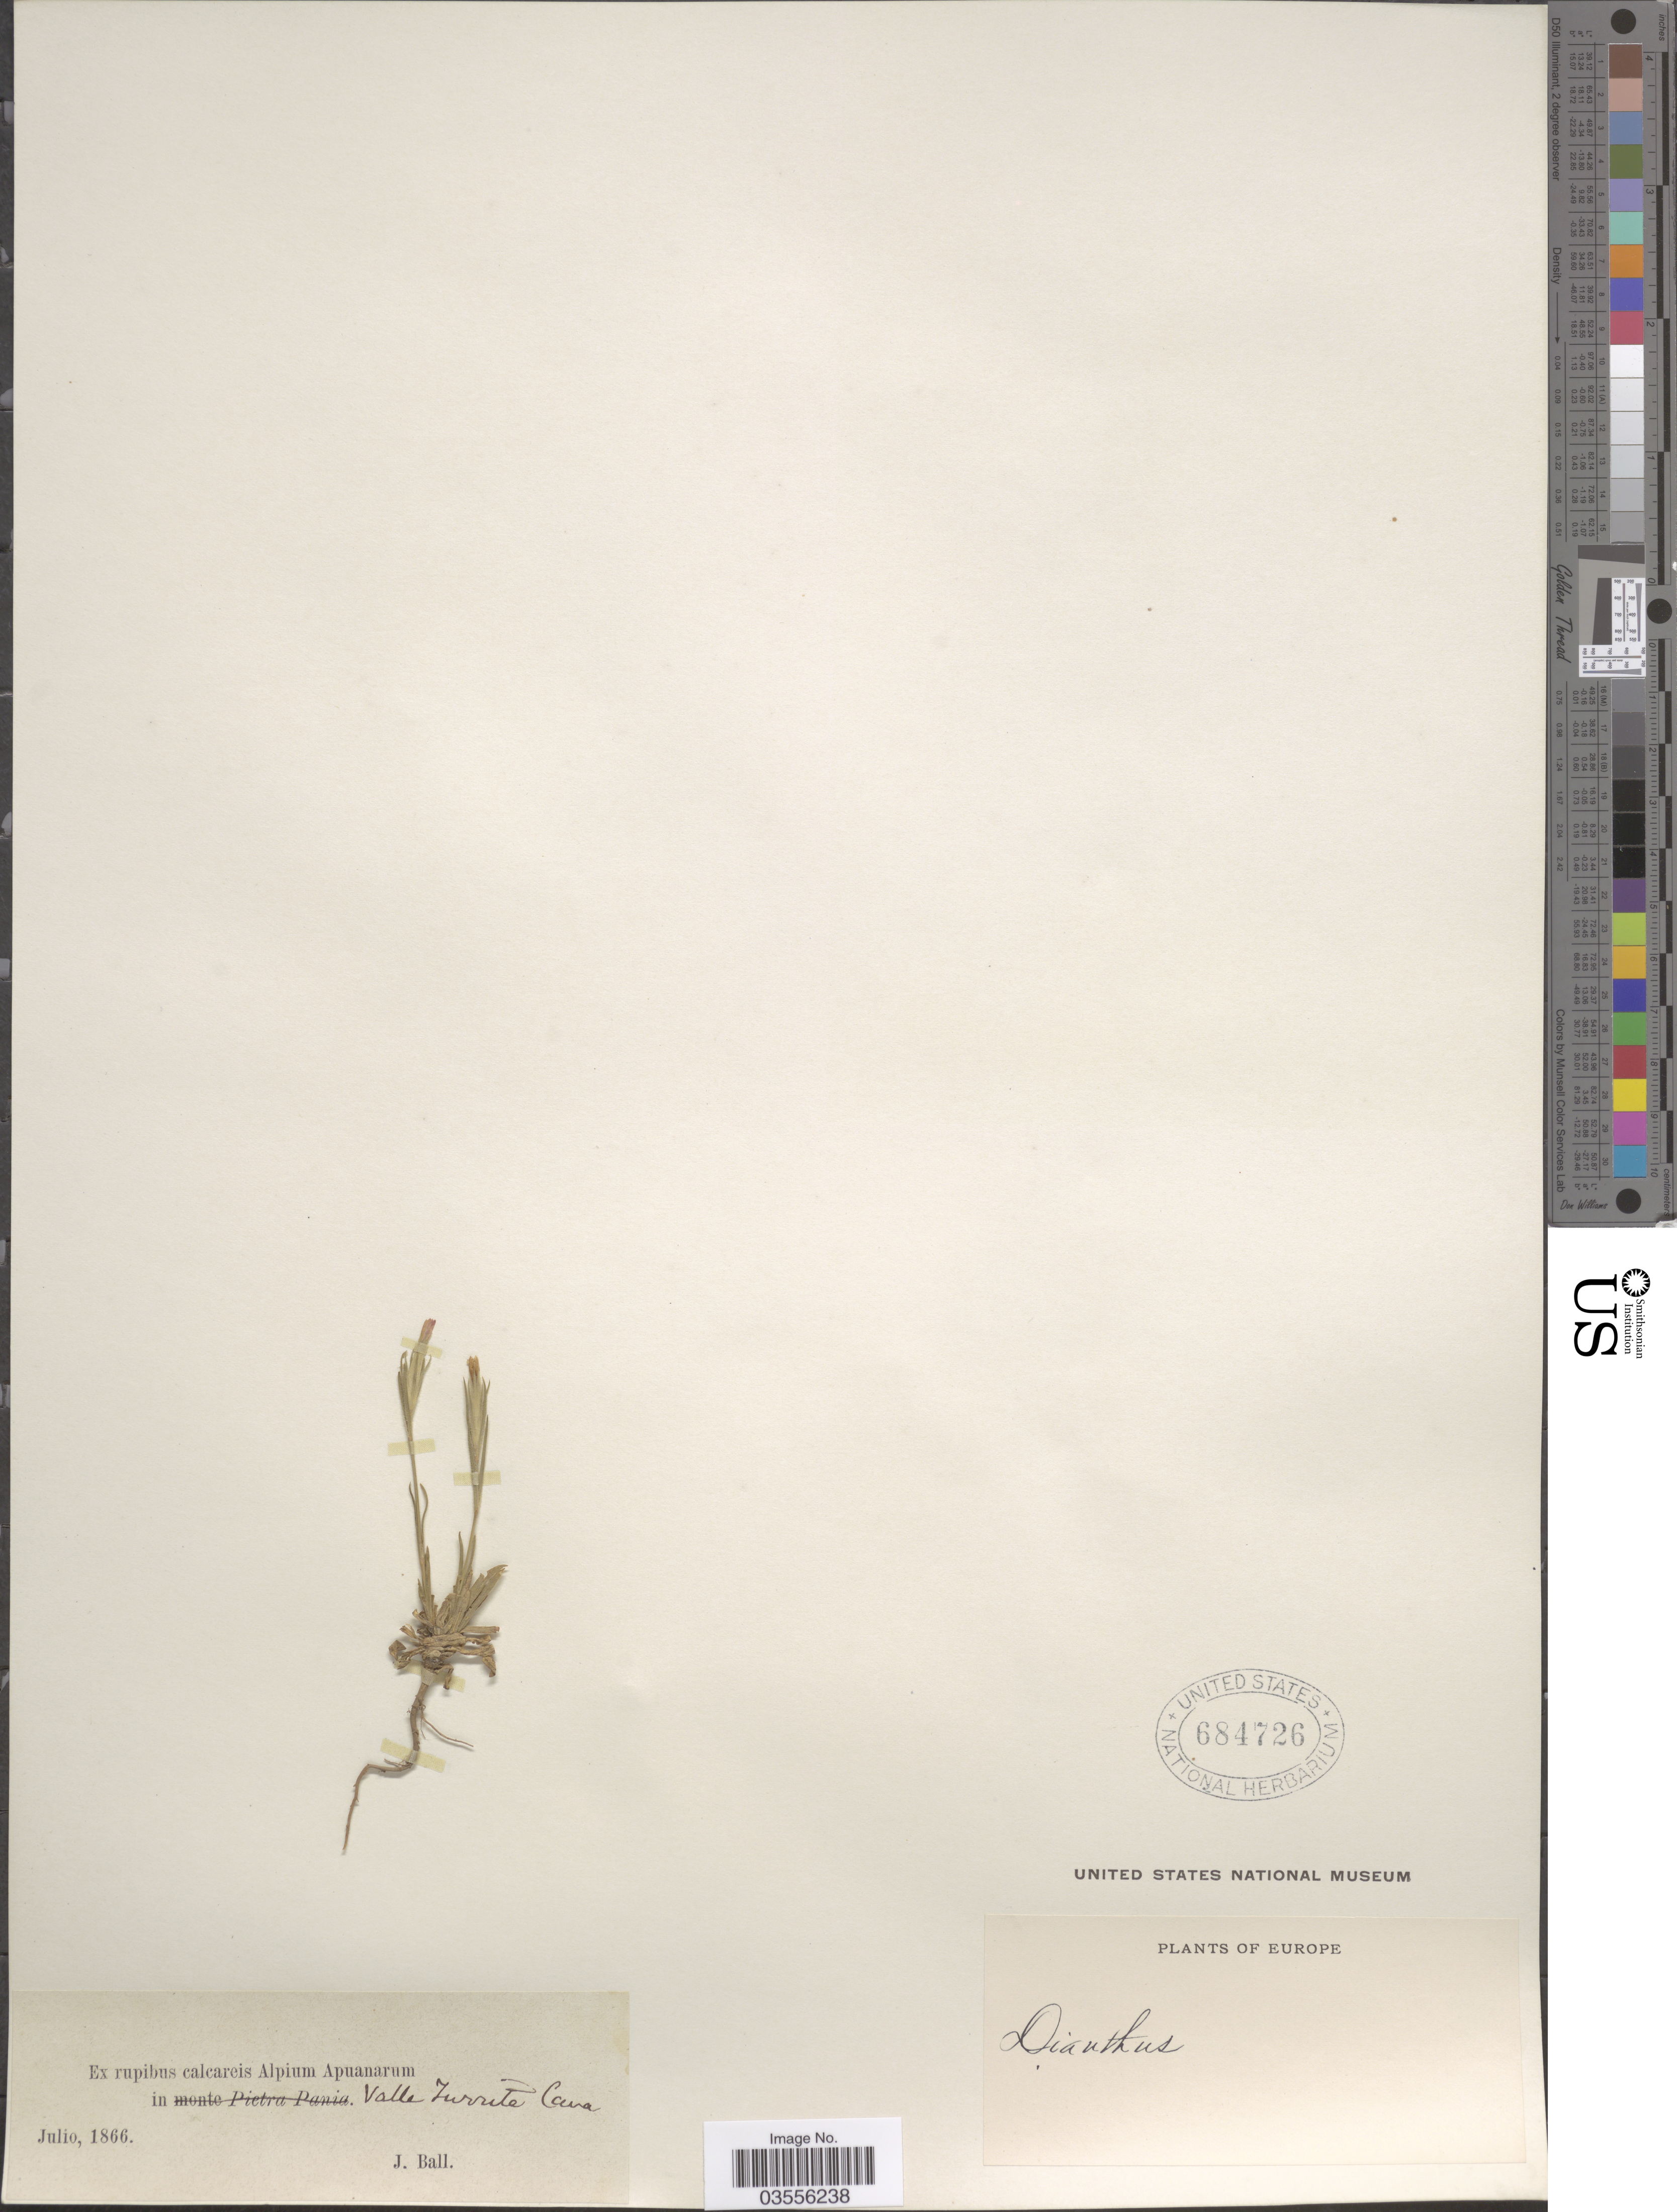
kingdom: Plantae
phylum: Tracheophyta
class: Magnoliopsida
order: Caryophyllales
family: Caryophyllaceae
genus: Dianthus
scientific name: Dianthus arenarius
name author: L.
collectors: J. Ball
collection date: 1866-07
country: Italy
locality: Europe. Ex rupibus calcareis Alpium Apuanarum in Valle Turrite Cava.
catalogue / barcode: US 684726